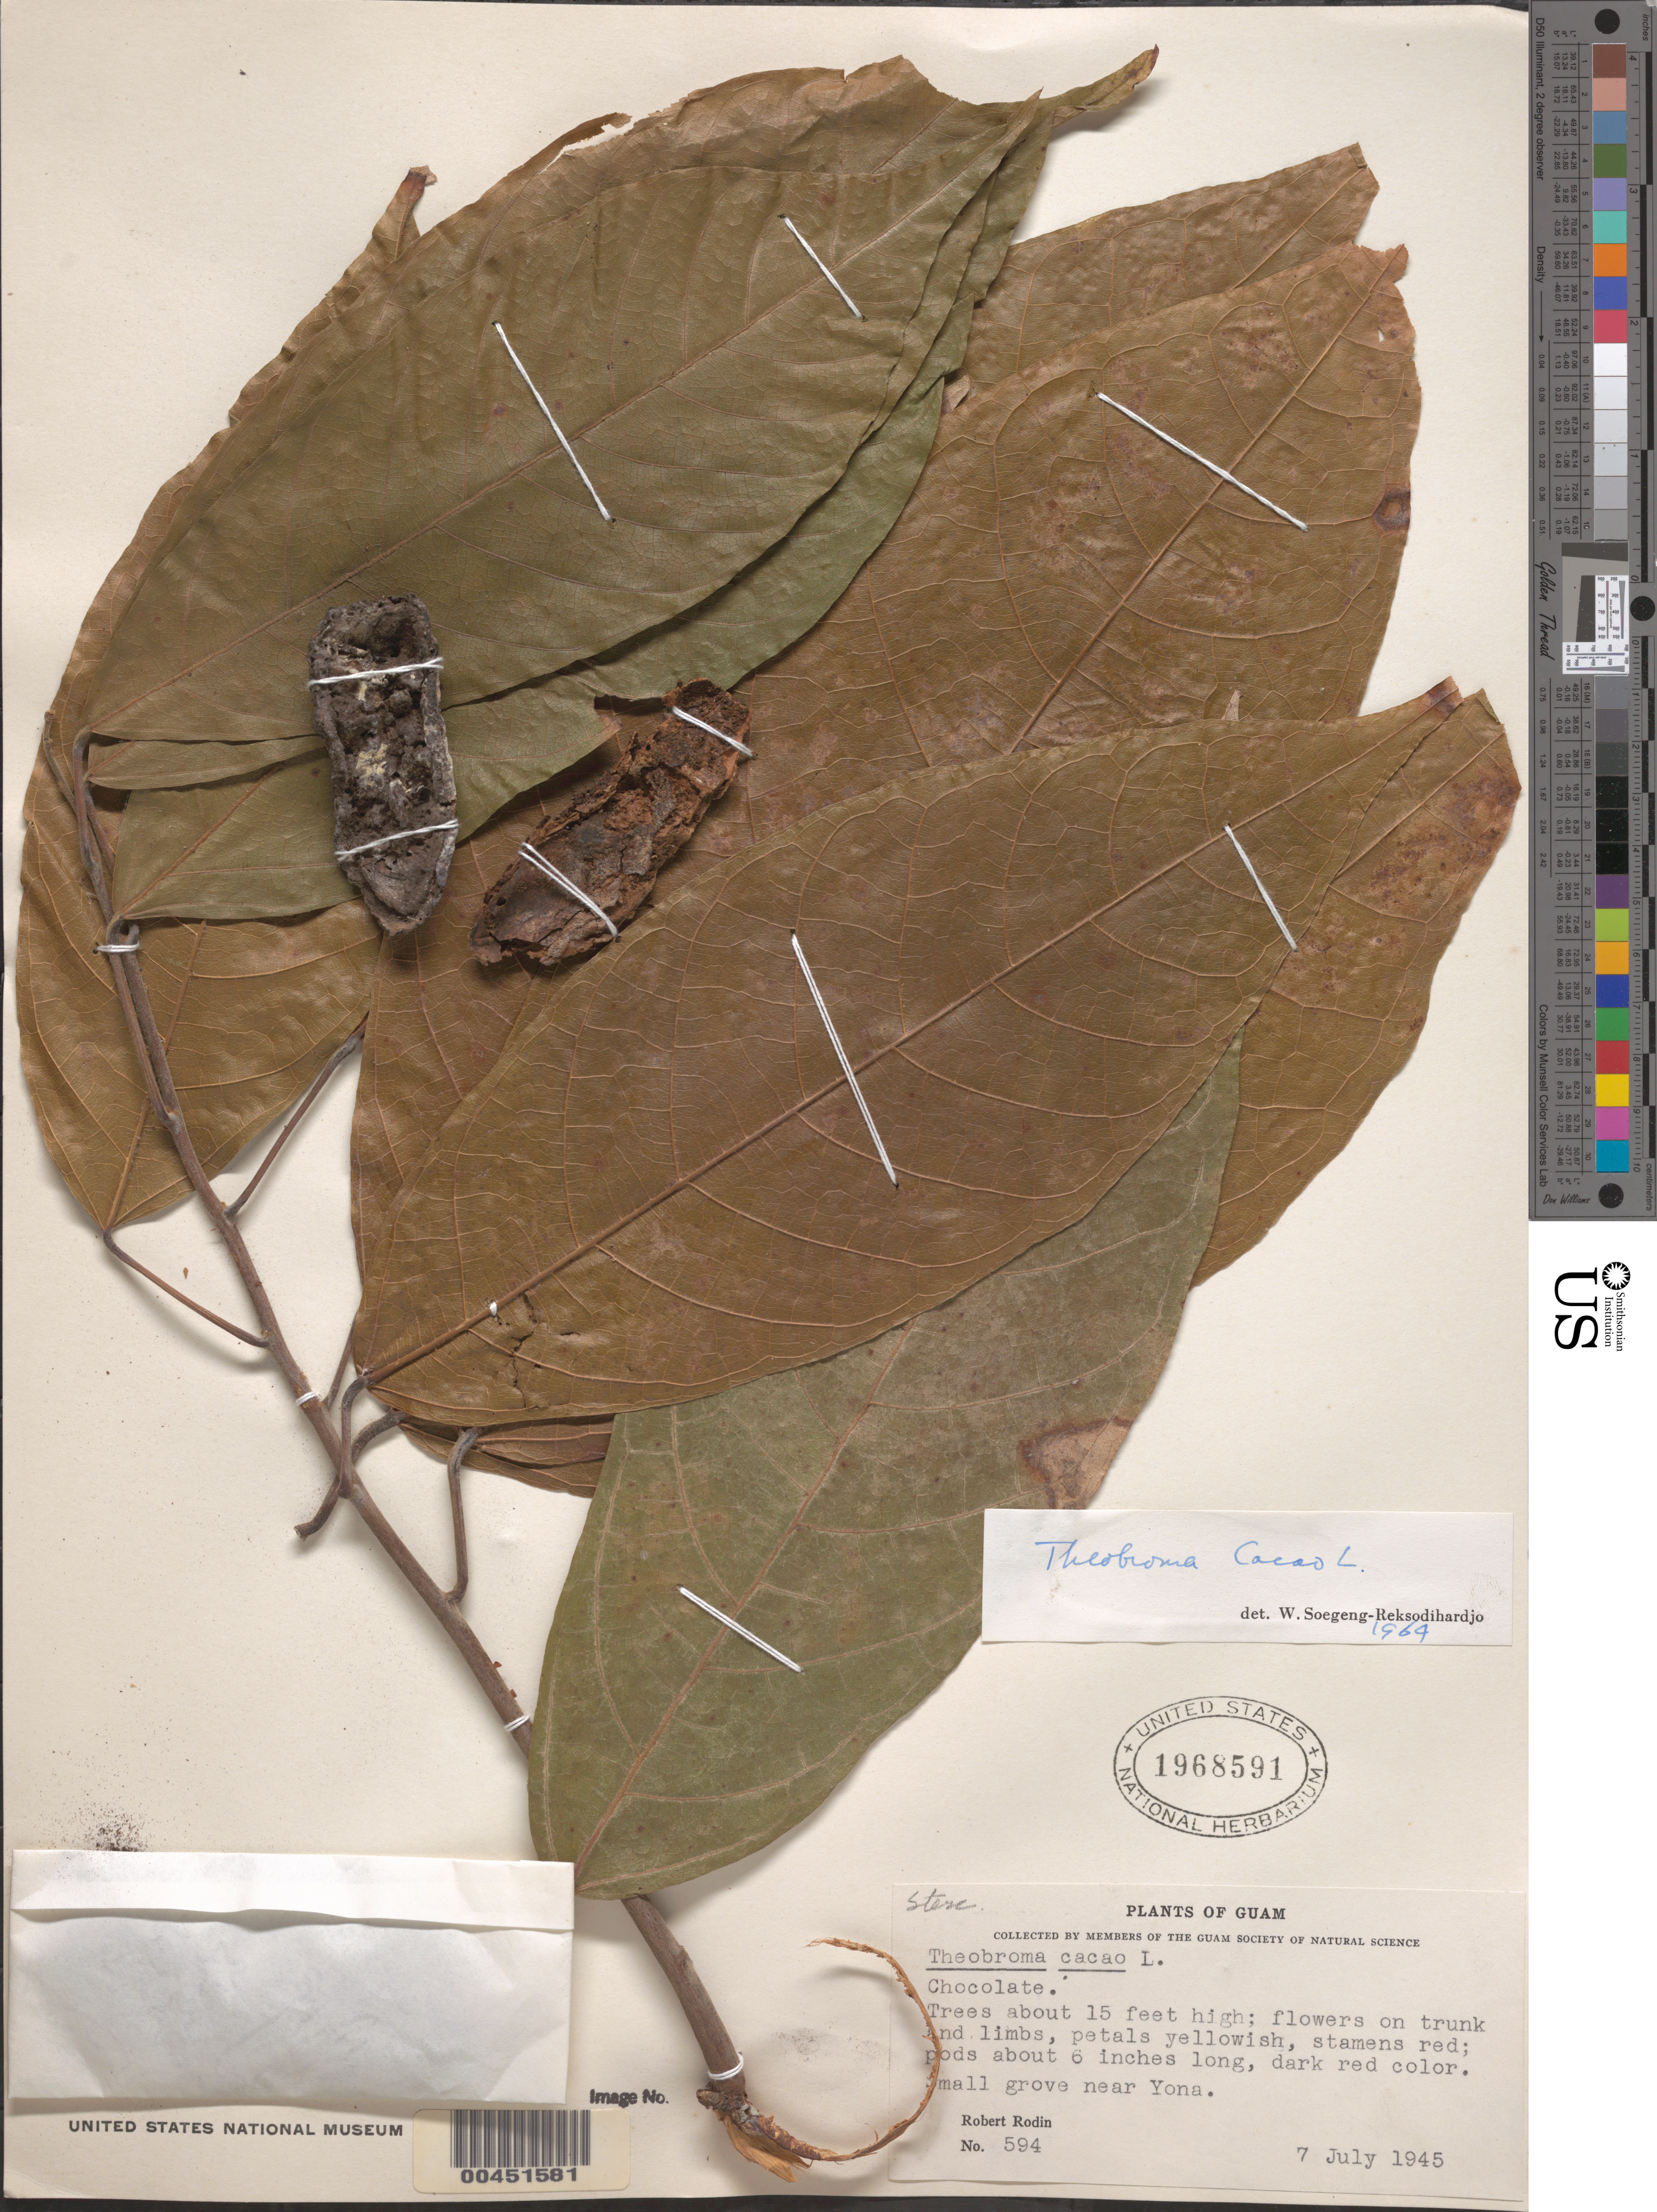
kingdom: Plantae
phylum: Tracheophyta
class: Magnoliopsida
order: Malvales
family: Malvaceae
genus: Theobroma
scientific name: Theobroma cacao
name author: L.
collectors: R. Rodin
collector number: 594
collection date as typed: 07 Jul 1945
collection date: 1945-07-07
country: Guam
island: Guam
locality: near Yona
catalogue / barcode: US 1968591